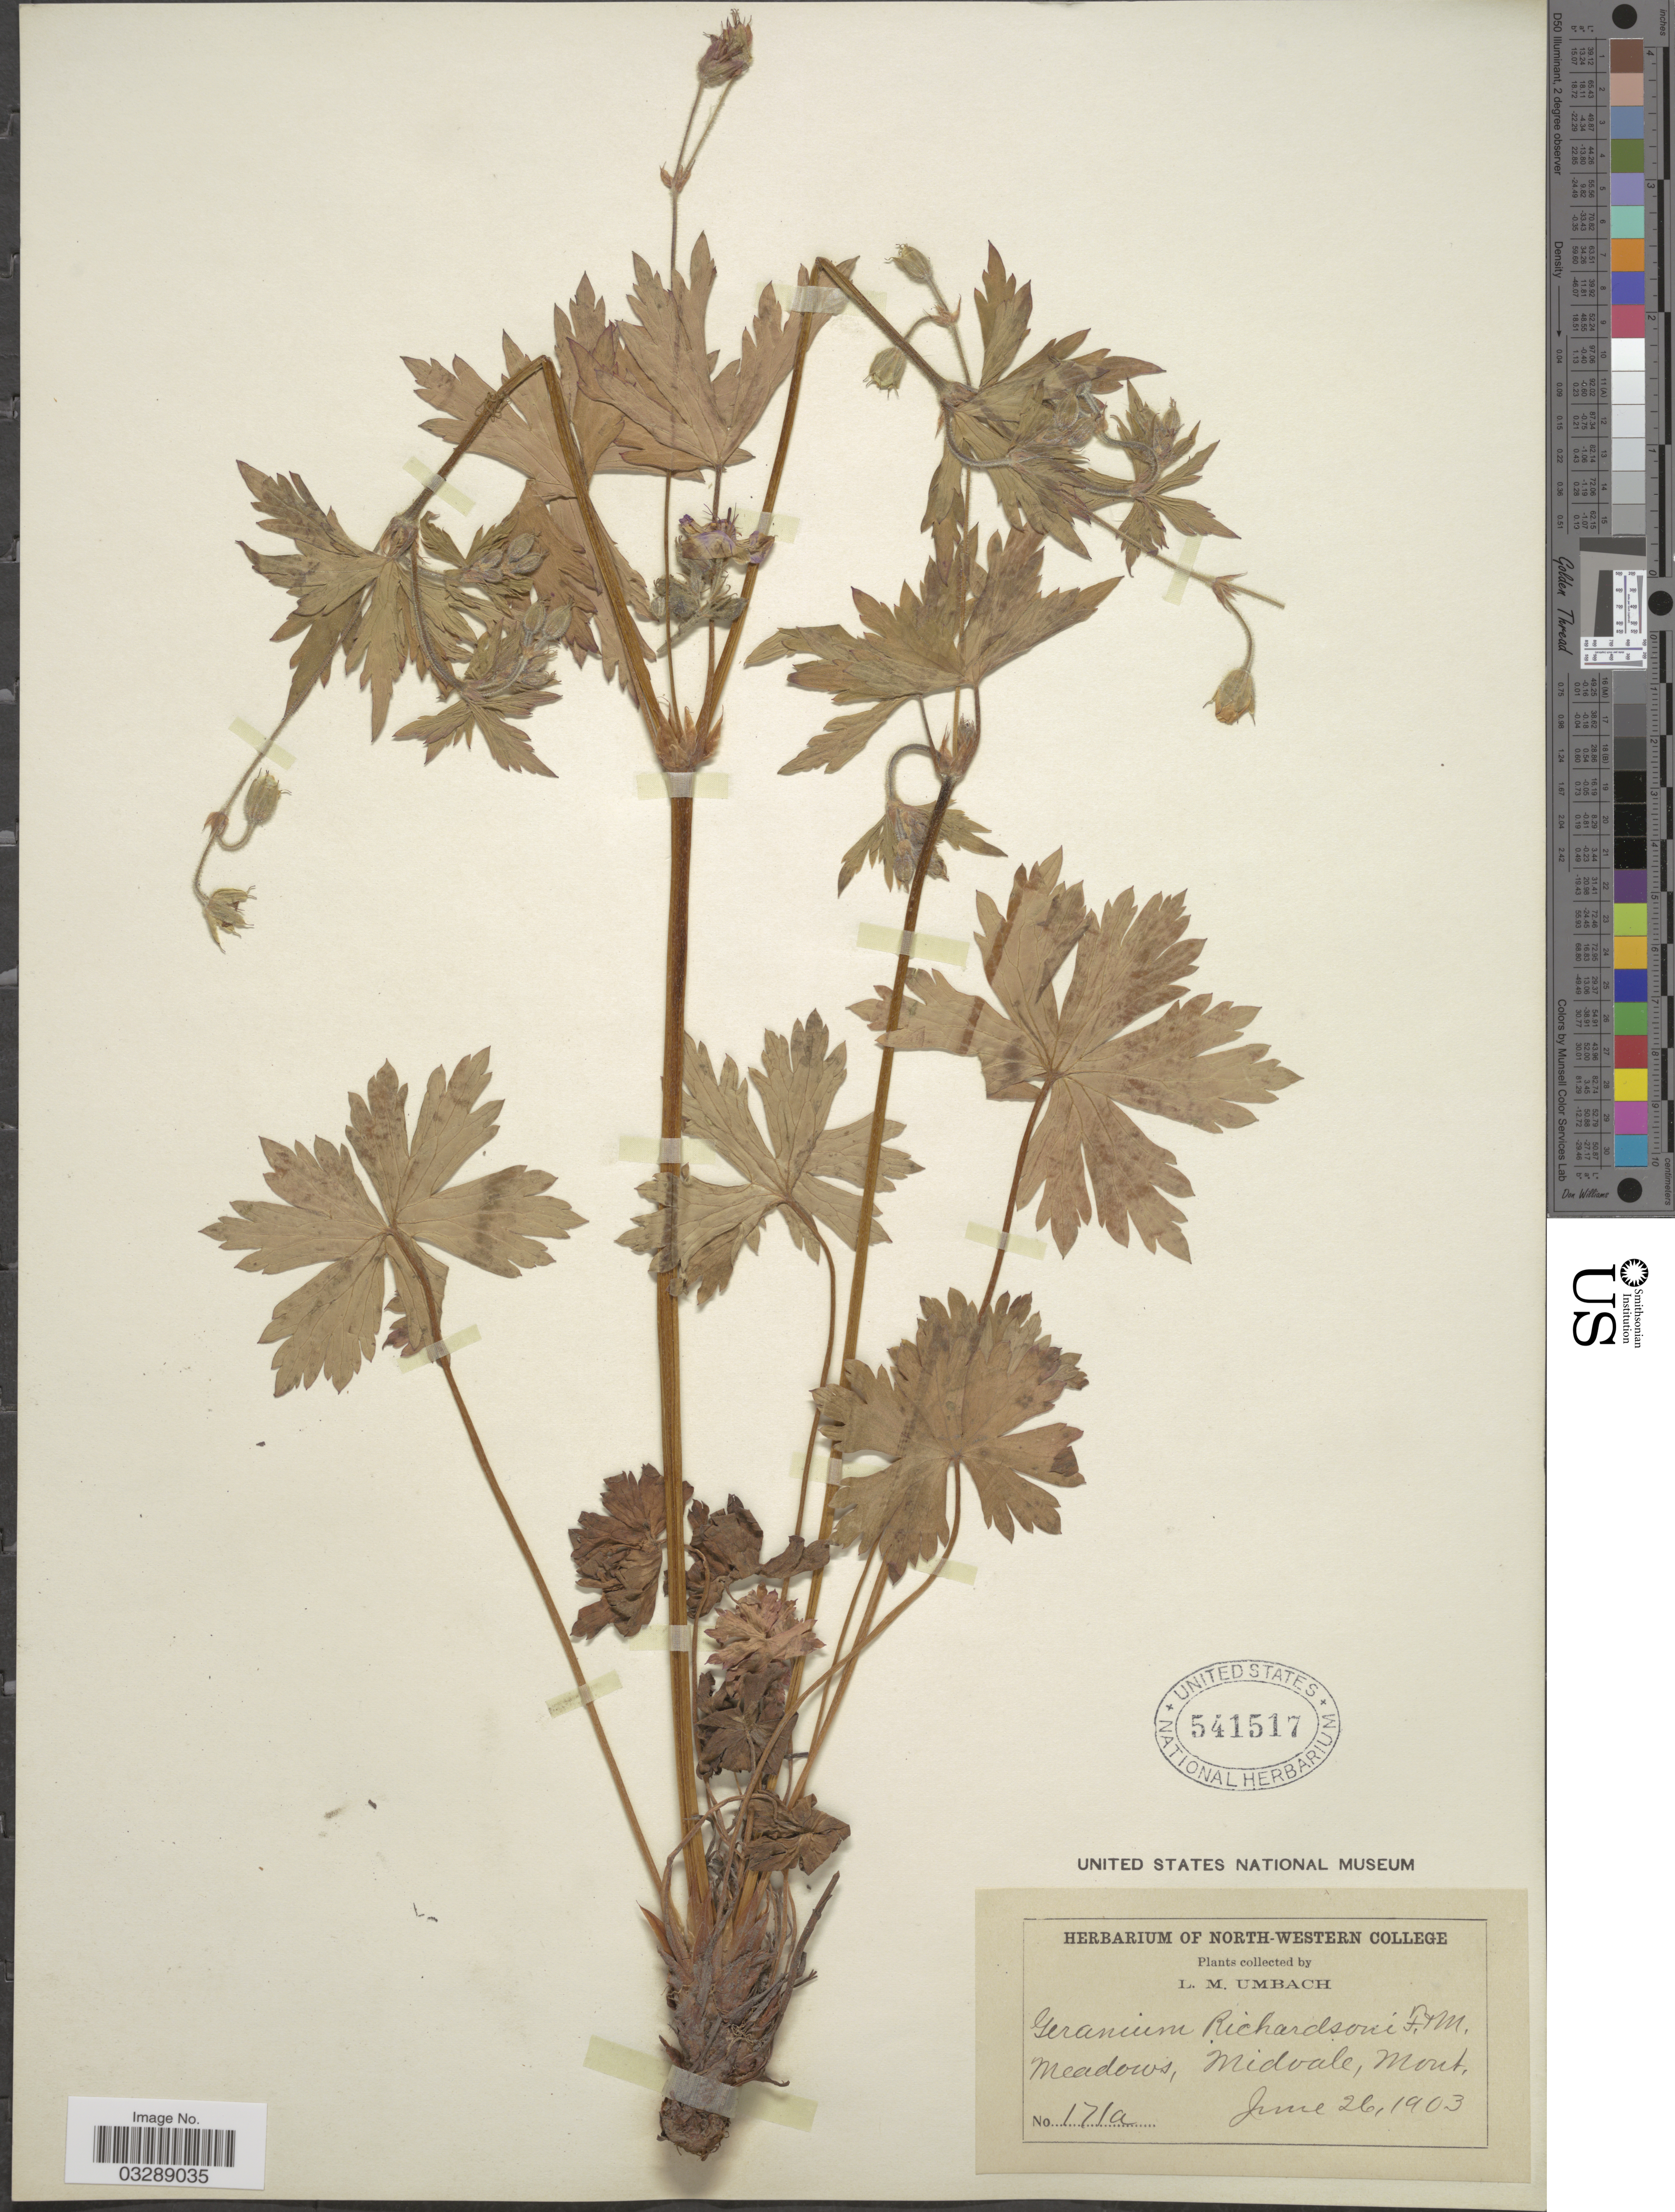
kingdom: Plantae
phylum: Tracheophyta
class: Magnoliopsida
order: Geraniales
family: Geraniaceae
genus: Geranium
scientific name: Geranium richardsonii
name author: Fisch. & Trautv.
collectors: L. M. Umbach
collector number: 171a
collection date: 1903-06-26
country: United States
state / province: Montana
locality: Meadows, Midvale, Mont.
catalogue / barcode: US 541517